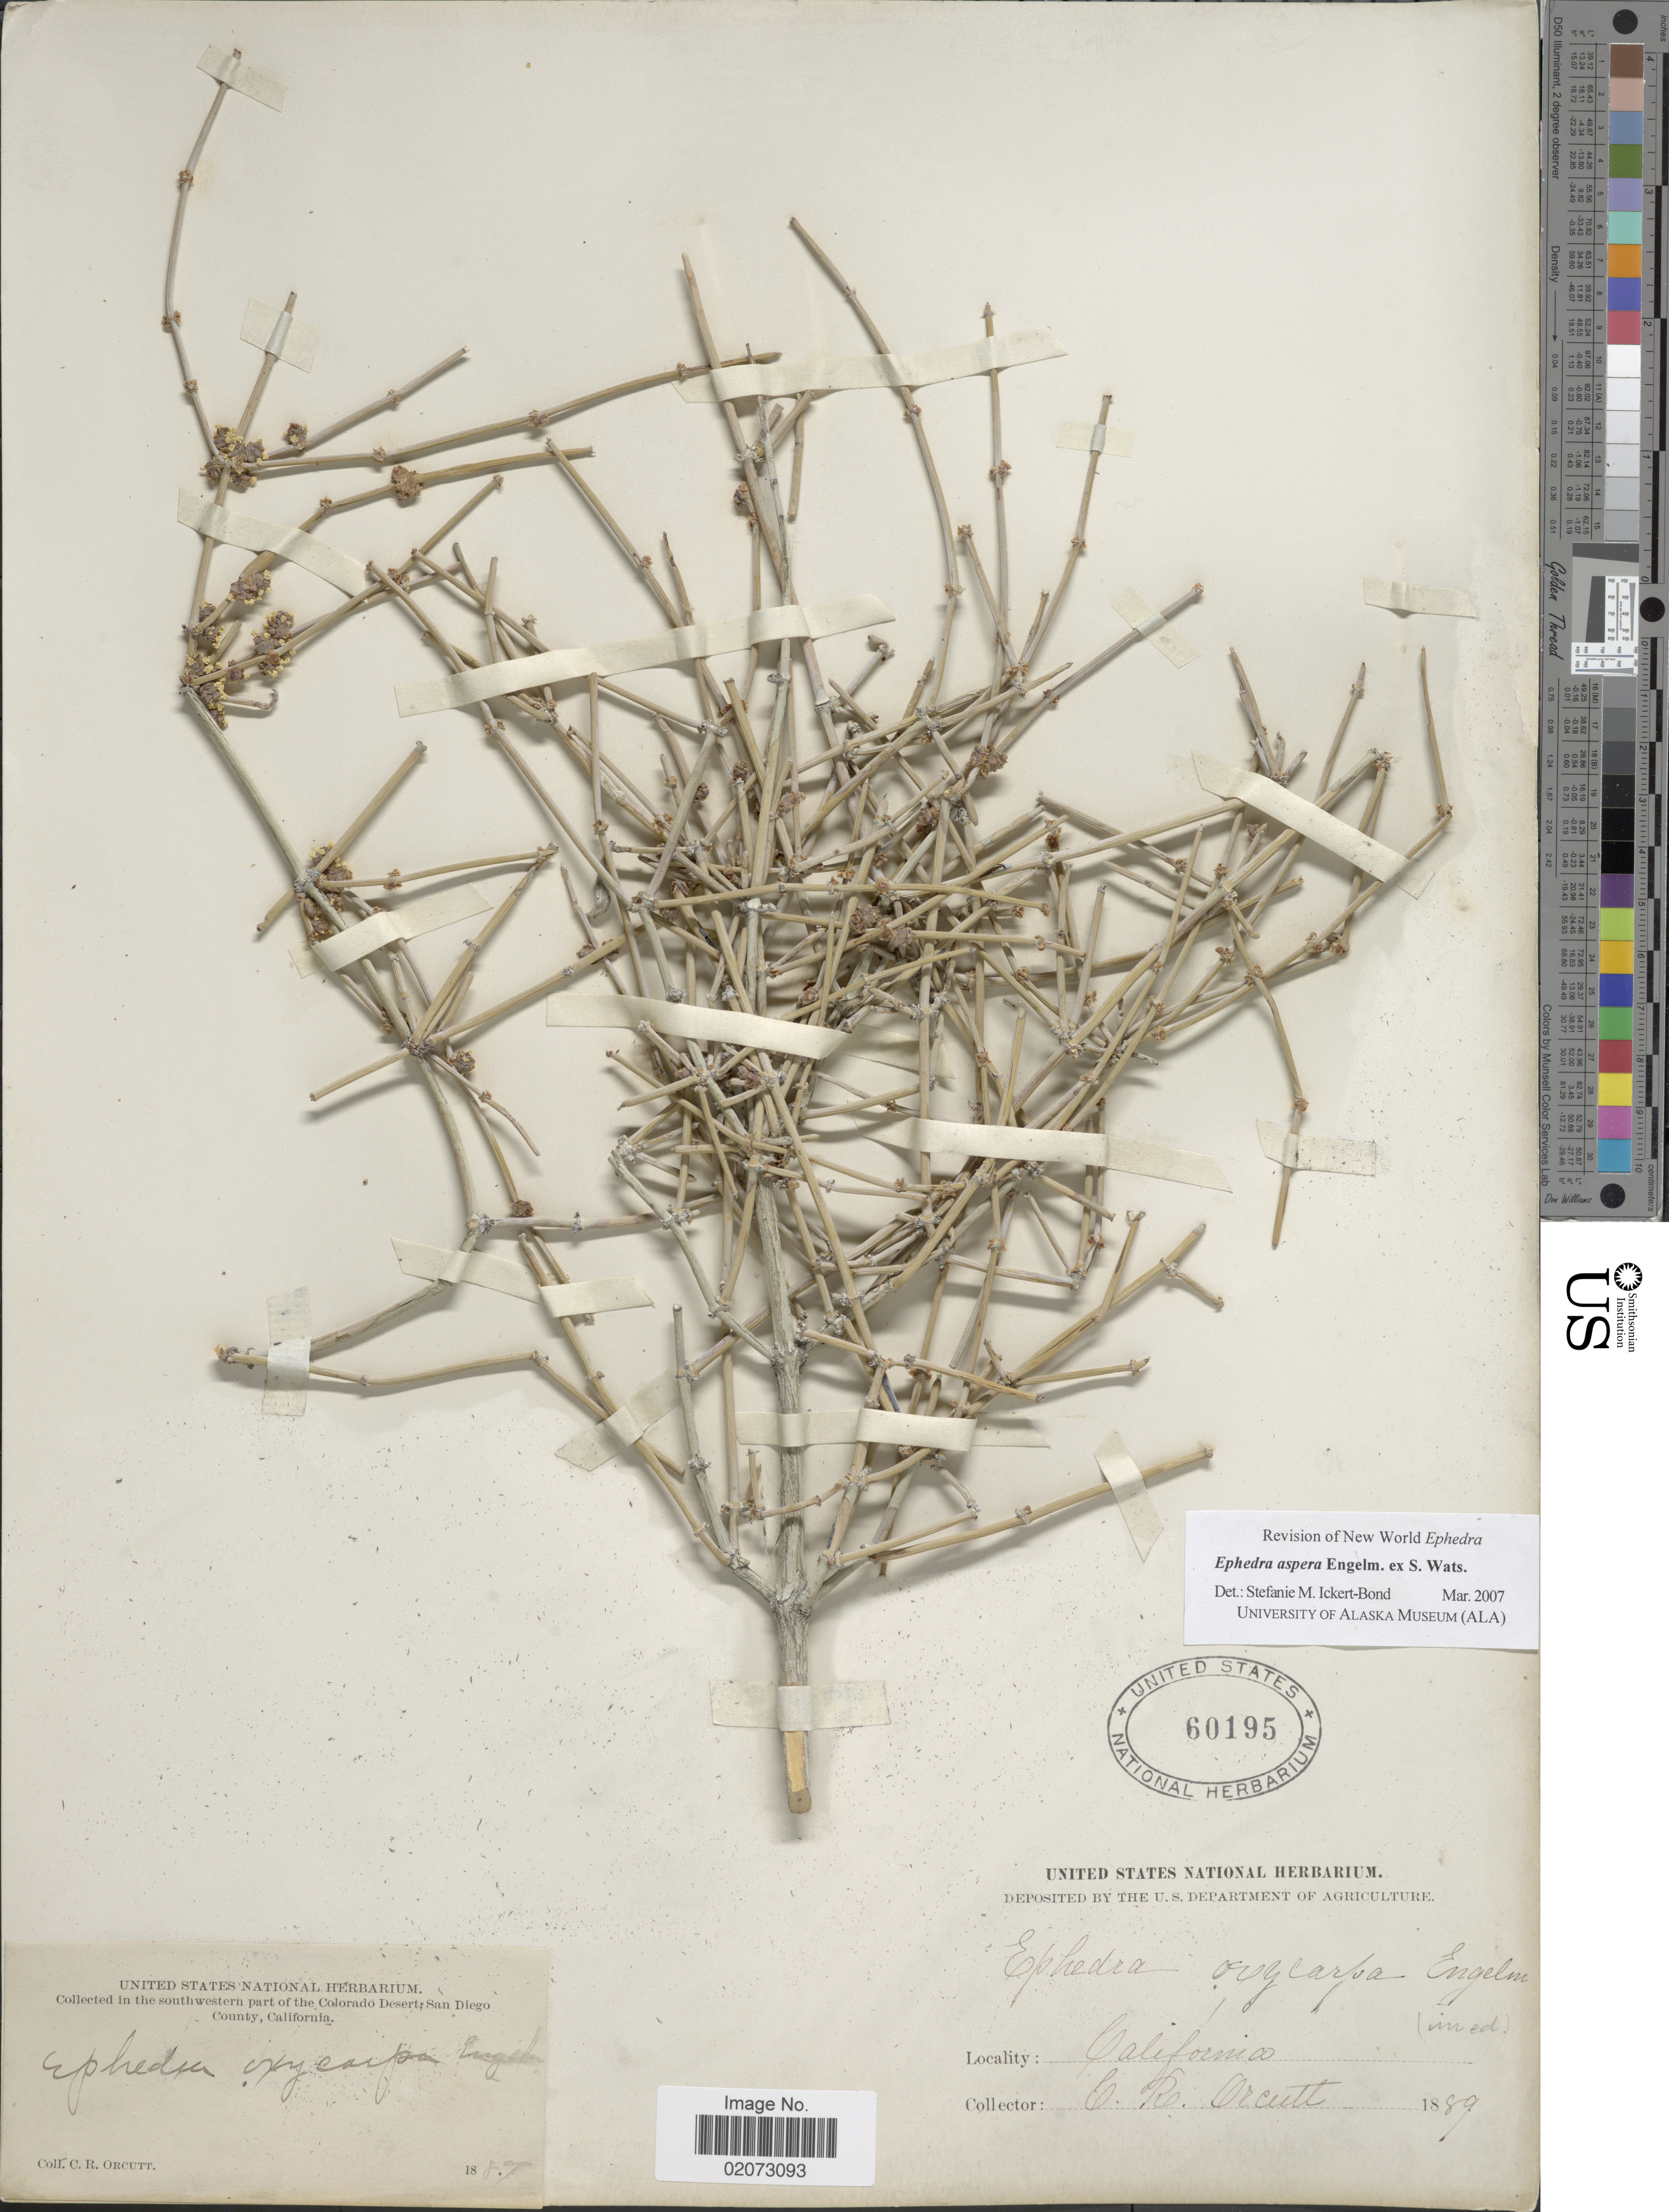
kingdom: Plantae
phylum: Tracheophyta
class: Gnetopsida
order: Ephedrales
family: Ephedraceae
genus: Ephedra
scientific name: Ephedra aspera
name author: Engelm. ex S. Watson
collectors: C. R. Orcutt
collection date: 1889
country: United States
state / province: California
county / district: San Diego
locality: Southwestern part of the Colorado Desert; San Diego County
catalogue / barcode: US 60195